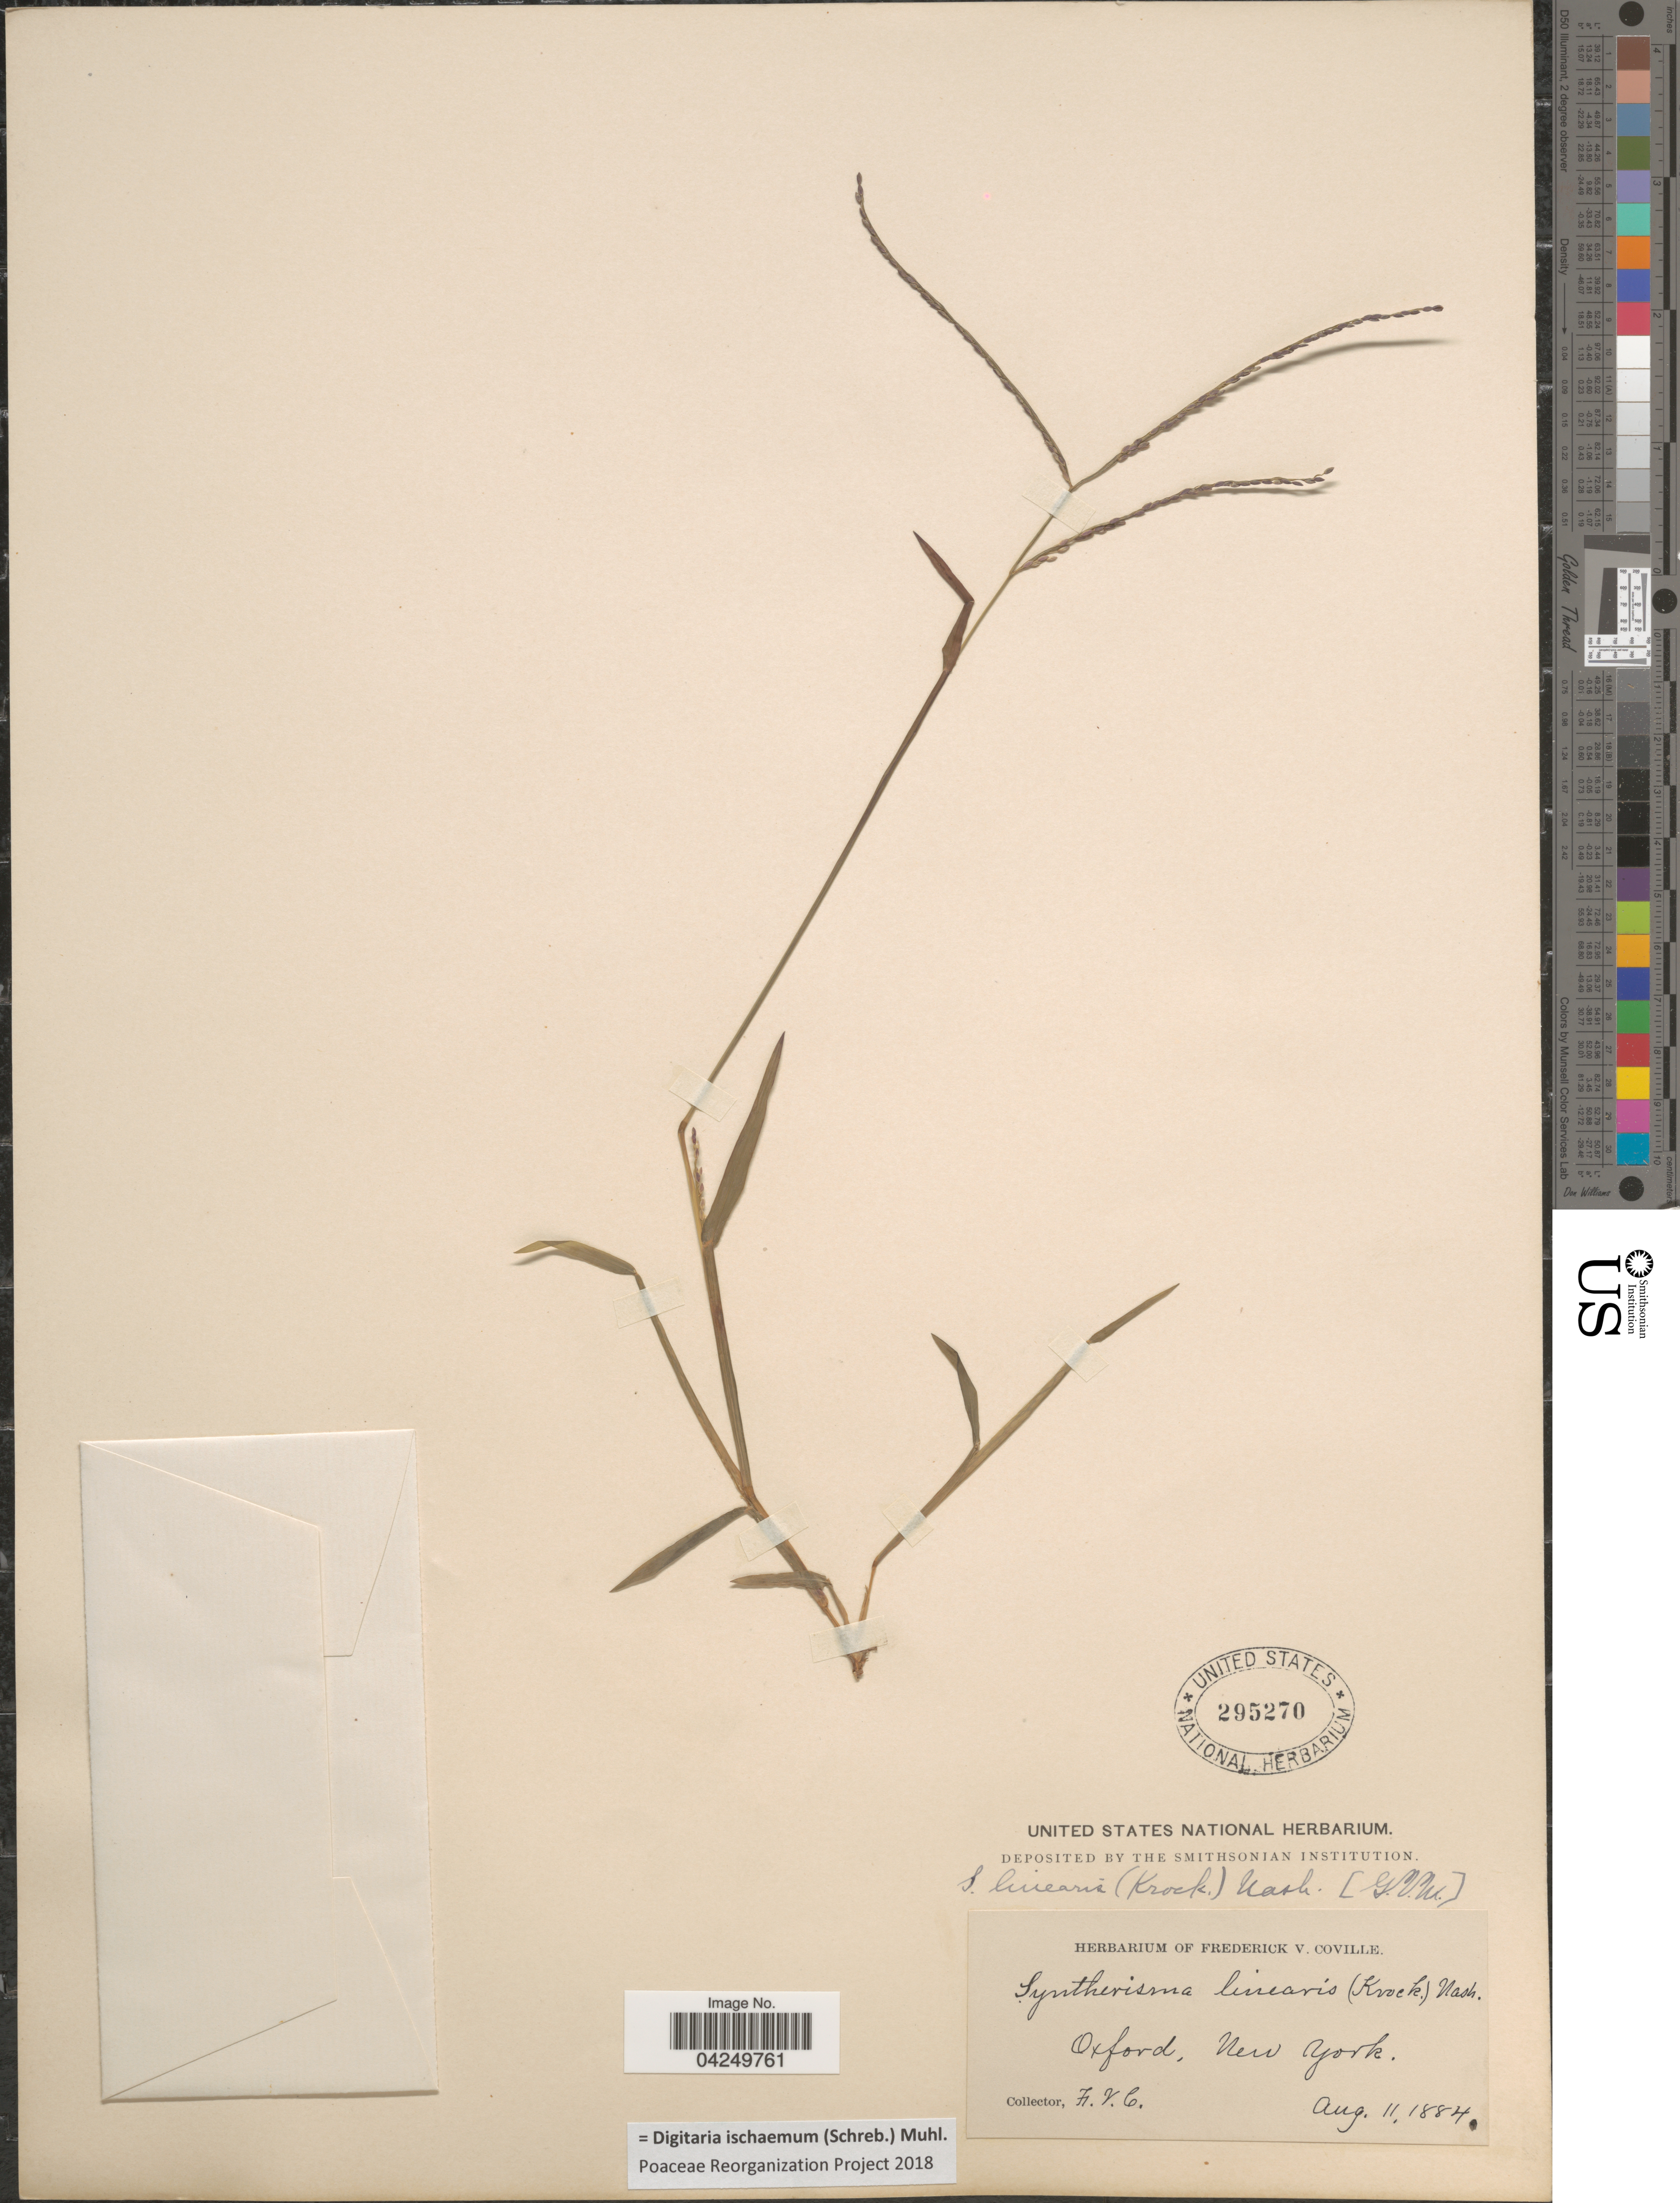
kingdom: Plantae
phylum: Tracheophyta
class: Liliopsida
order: Poales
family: Poaceae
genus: Digitaria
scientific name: Digitaria ischaemum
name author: (Schreber) Schreber ex Muhl.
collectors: F. V. Coville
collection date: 1884-08-11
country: United States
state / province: New York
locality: Oxford.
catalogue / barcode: US 295270